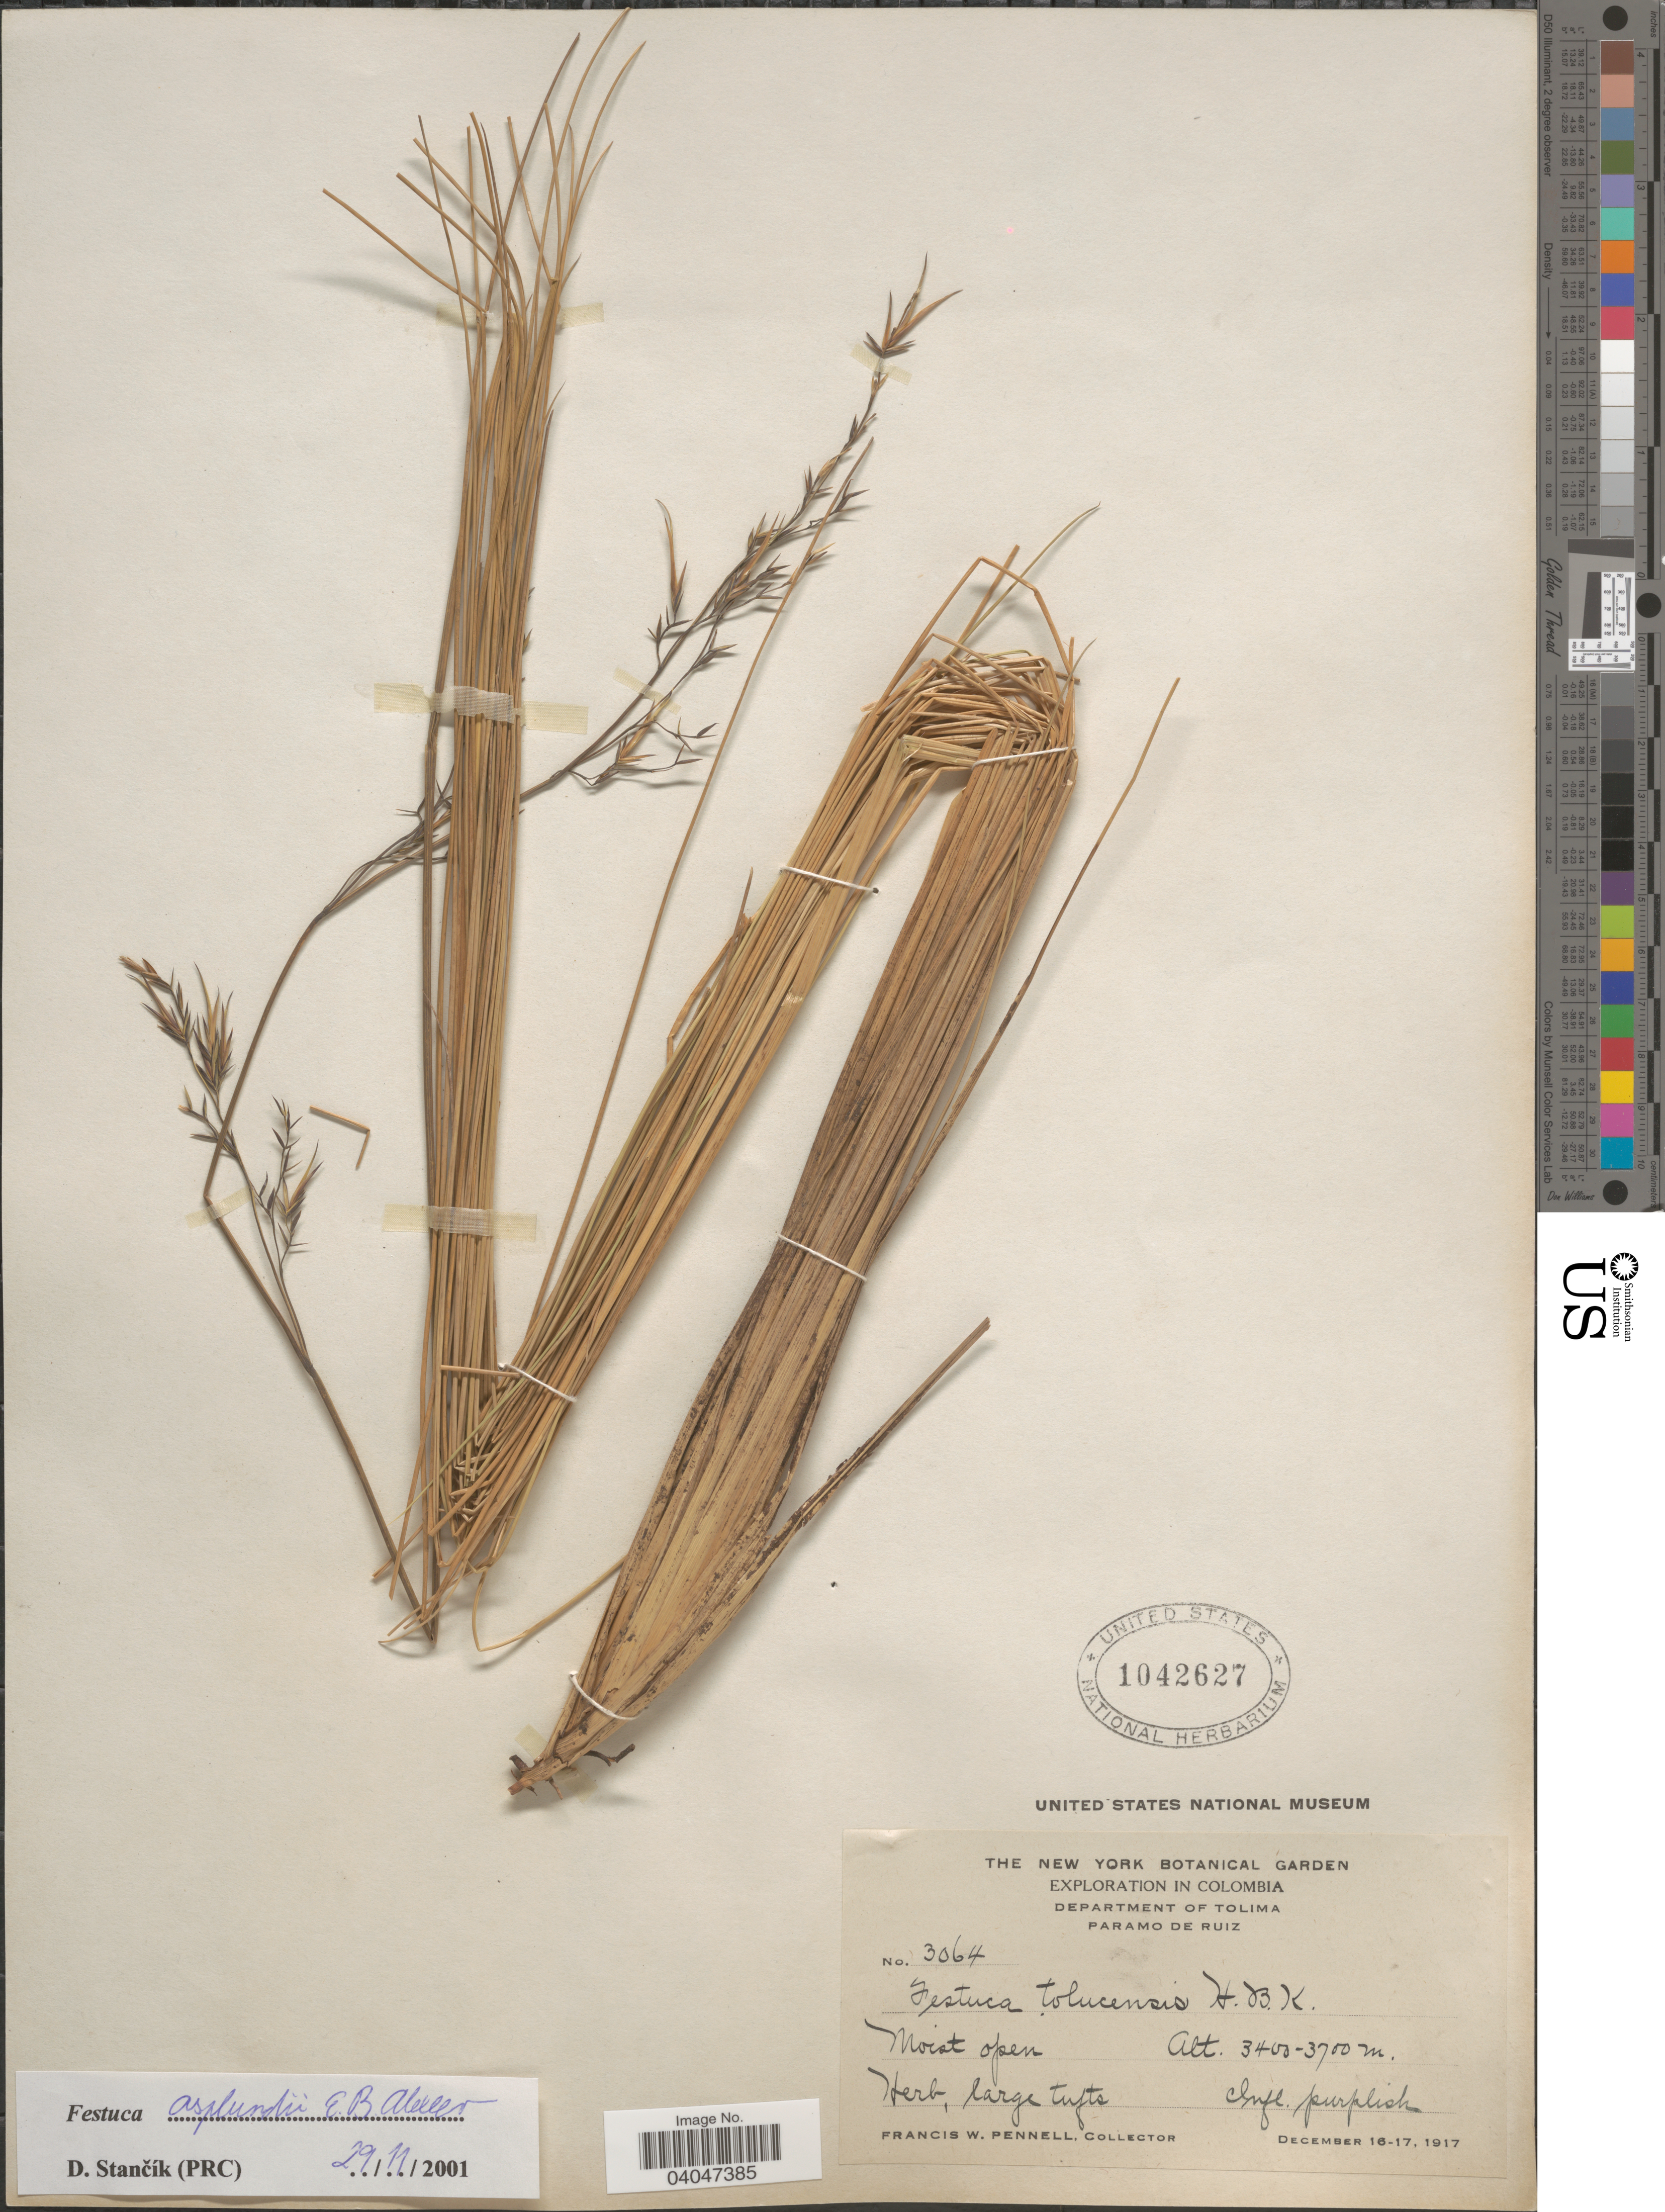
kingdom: Plantae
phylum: Tracheophyta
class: Liliopsida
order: Poales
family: Poaceae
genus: Festuca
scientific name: Festuca asplundii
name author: E.B. Alexeev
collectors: F. W. Pennell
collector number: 3064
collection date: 1917-12-16/1917-12-17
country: Colombia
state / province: Tolima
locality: Department of Tolima. Paramo de Ruiz.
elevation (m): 3400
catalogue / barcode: US 1042627